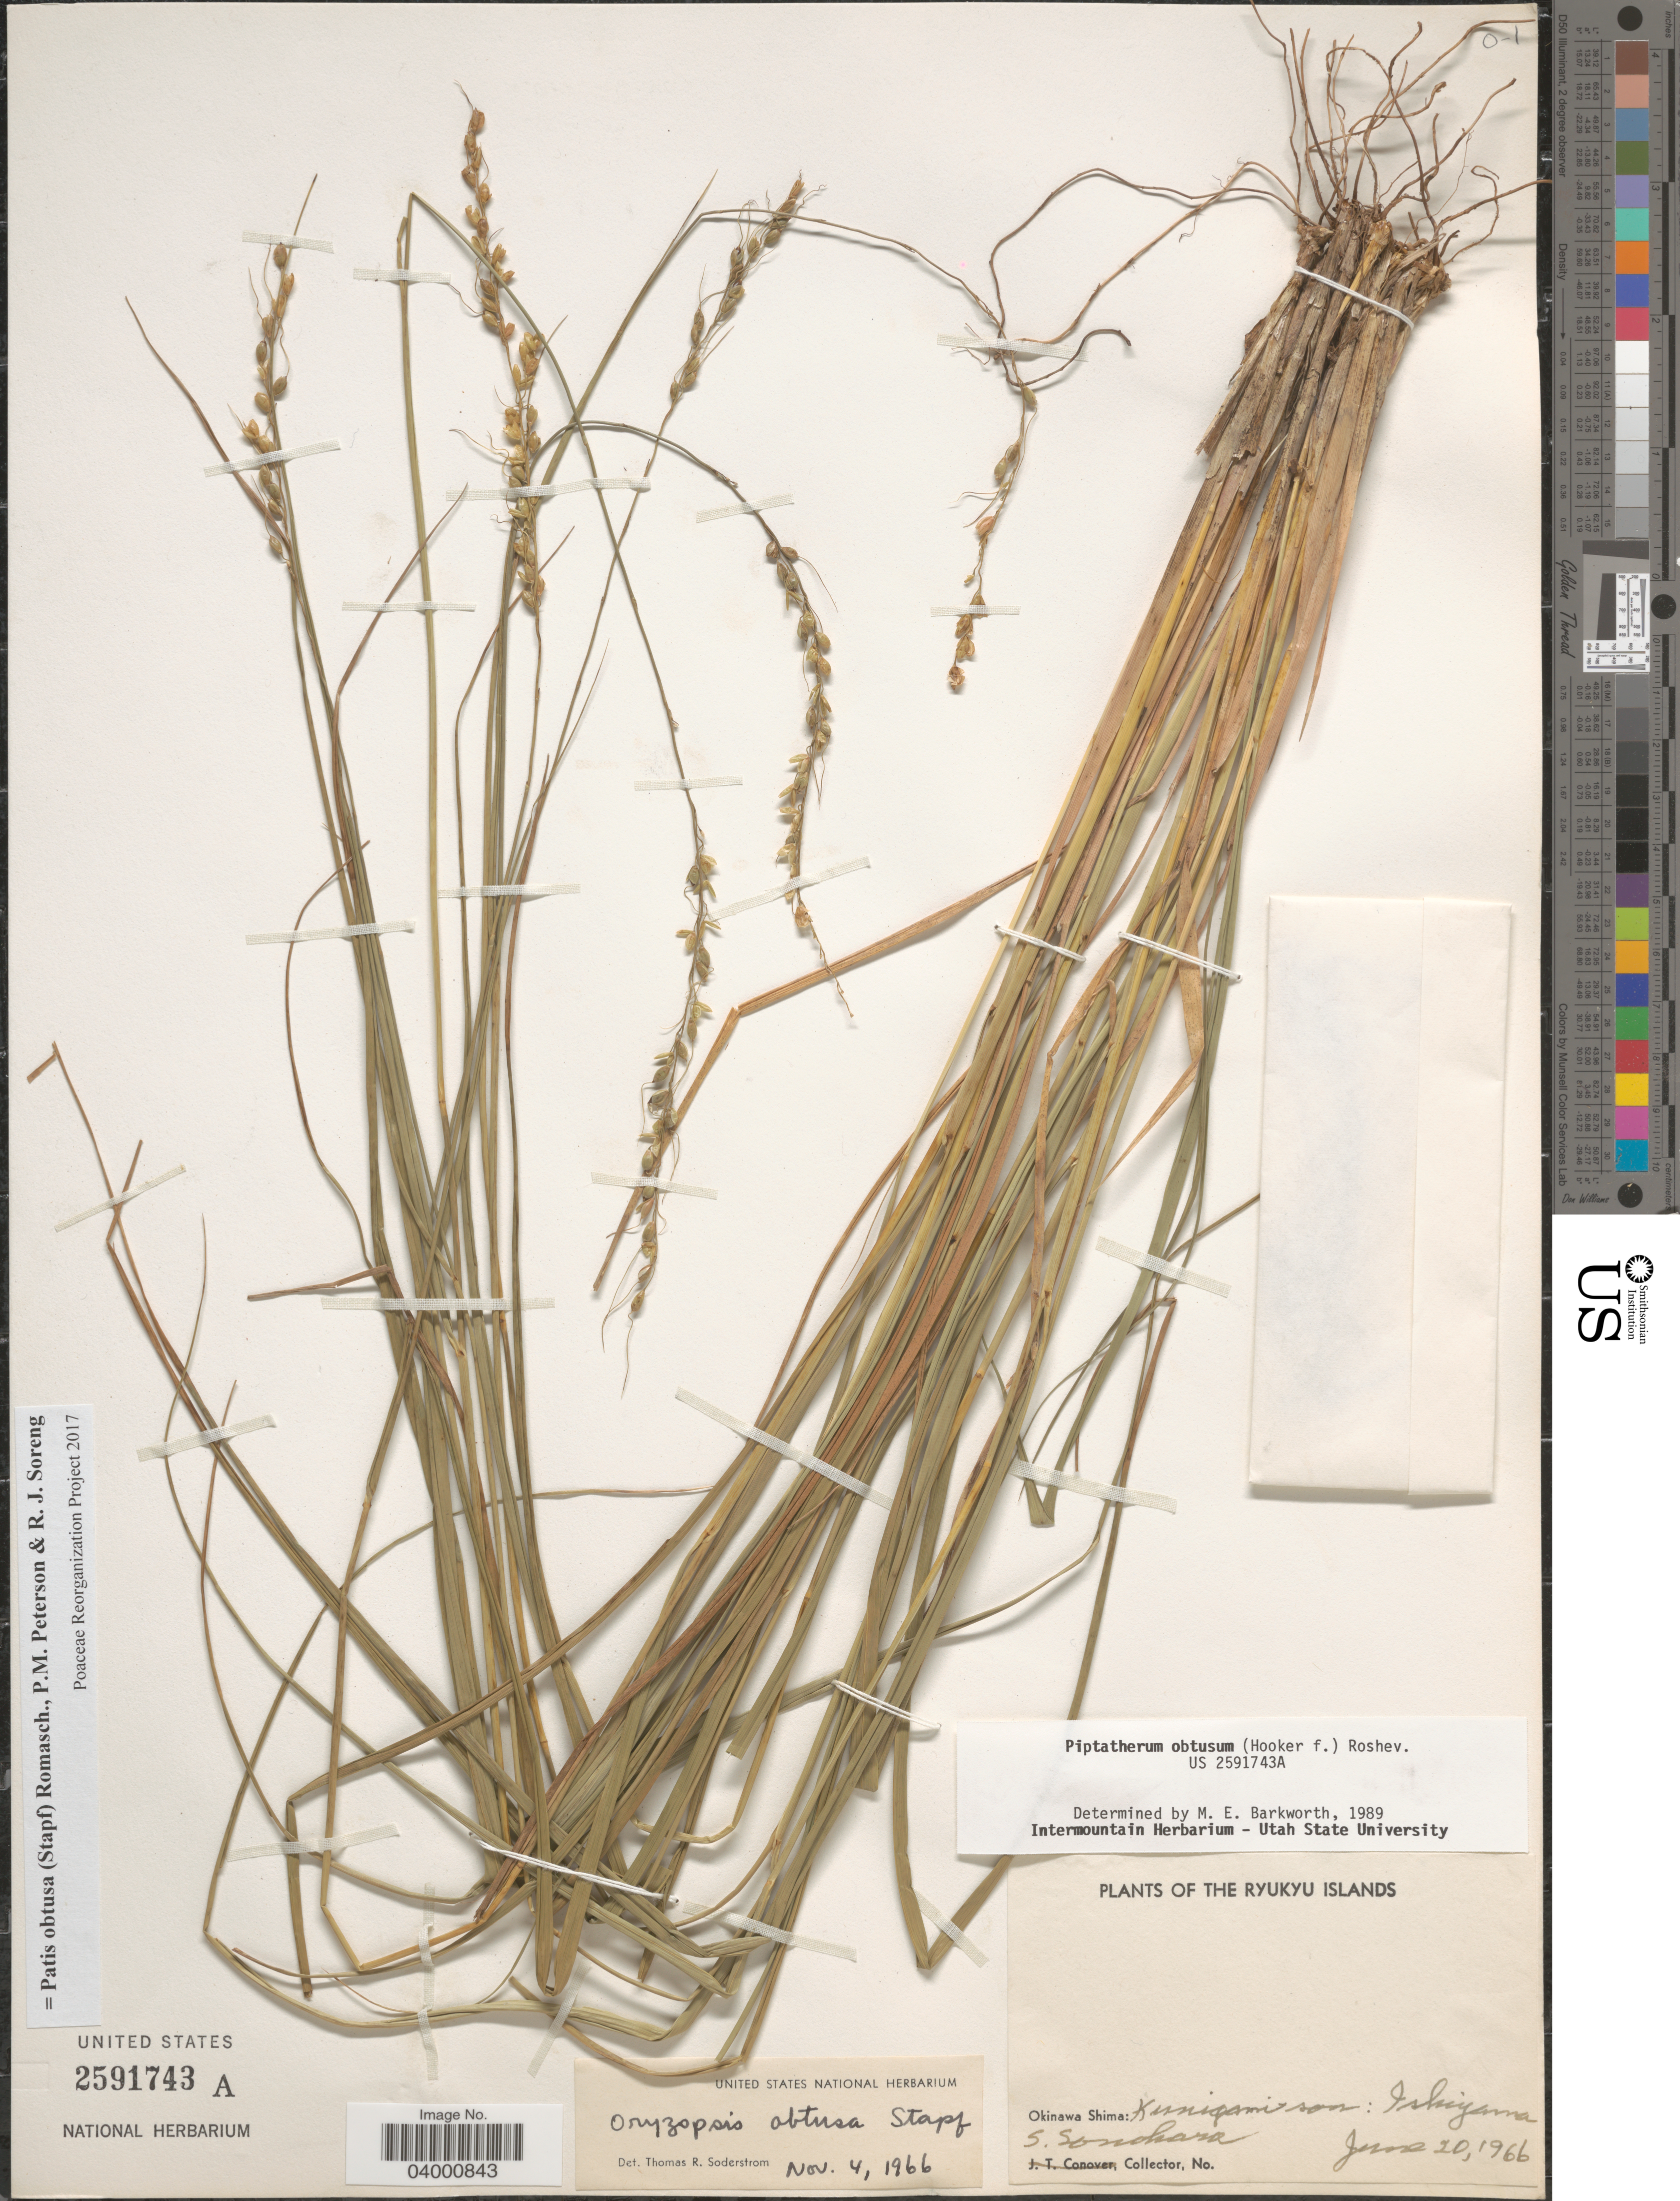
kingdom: Plantae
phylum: Tracheophyta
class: Liliopsida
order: Poales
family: Poaceae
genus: Patis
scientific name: Patis obtusa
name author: (Stapf) Romasch. et al.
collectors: S. Sonohara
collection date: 1966-06-20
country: Japan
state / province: Okinawa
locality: Ryukyu Islands. Okinawa Shima: Kunigami-san: Ishiyama.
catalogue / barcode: US 2591743A